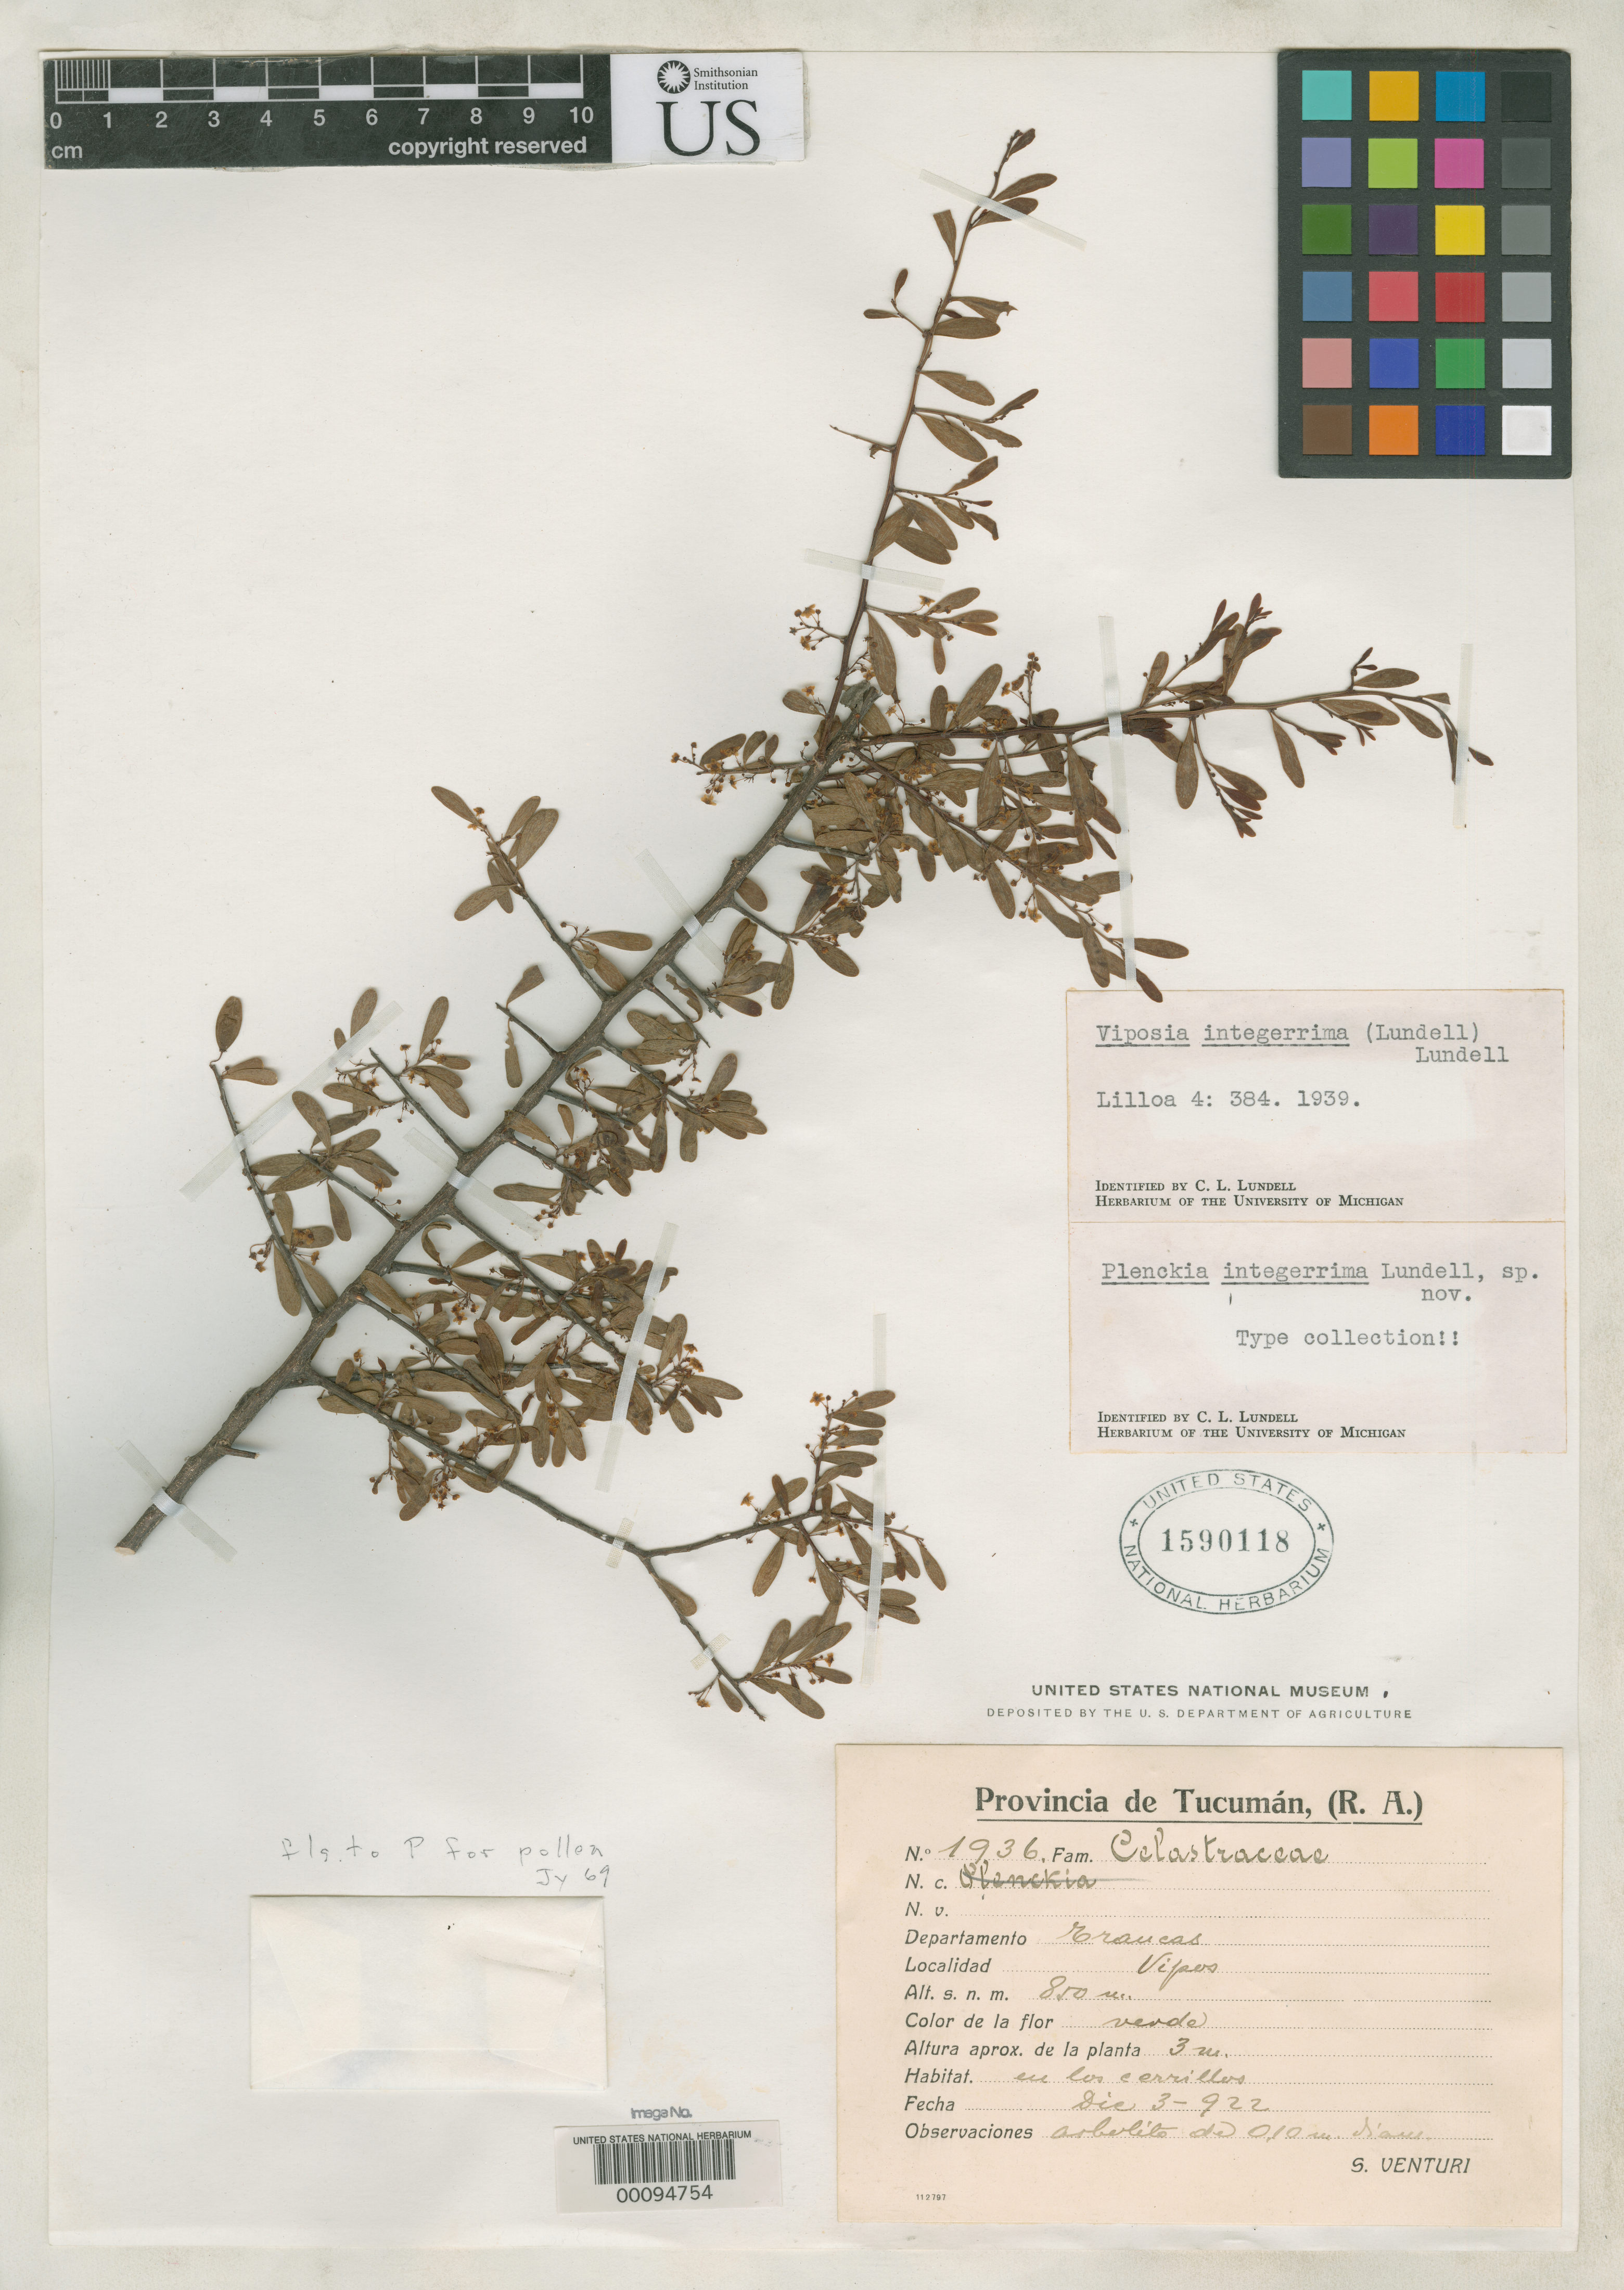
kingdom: Plantae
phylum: Tracheophyta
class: Magnoliopsida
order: Celastrales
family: Celastraceae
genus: Plenckia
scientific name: Plenckia integerrima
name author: Lundell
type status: Isotype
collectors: S. Venturi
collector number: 1936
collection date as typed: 03 Dec 1922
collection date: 1922-12-03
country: Argentina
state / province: Tucumán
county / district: Trancas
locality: Vipos.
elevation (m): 850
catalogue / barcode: US 1590118